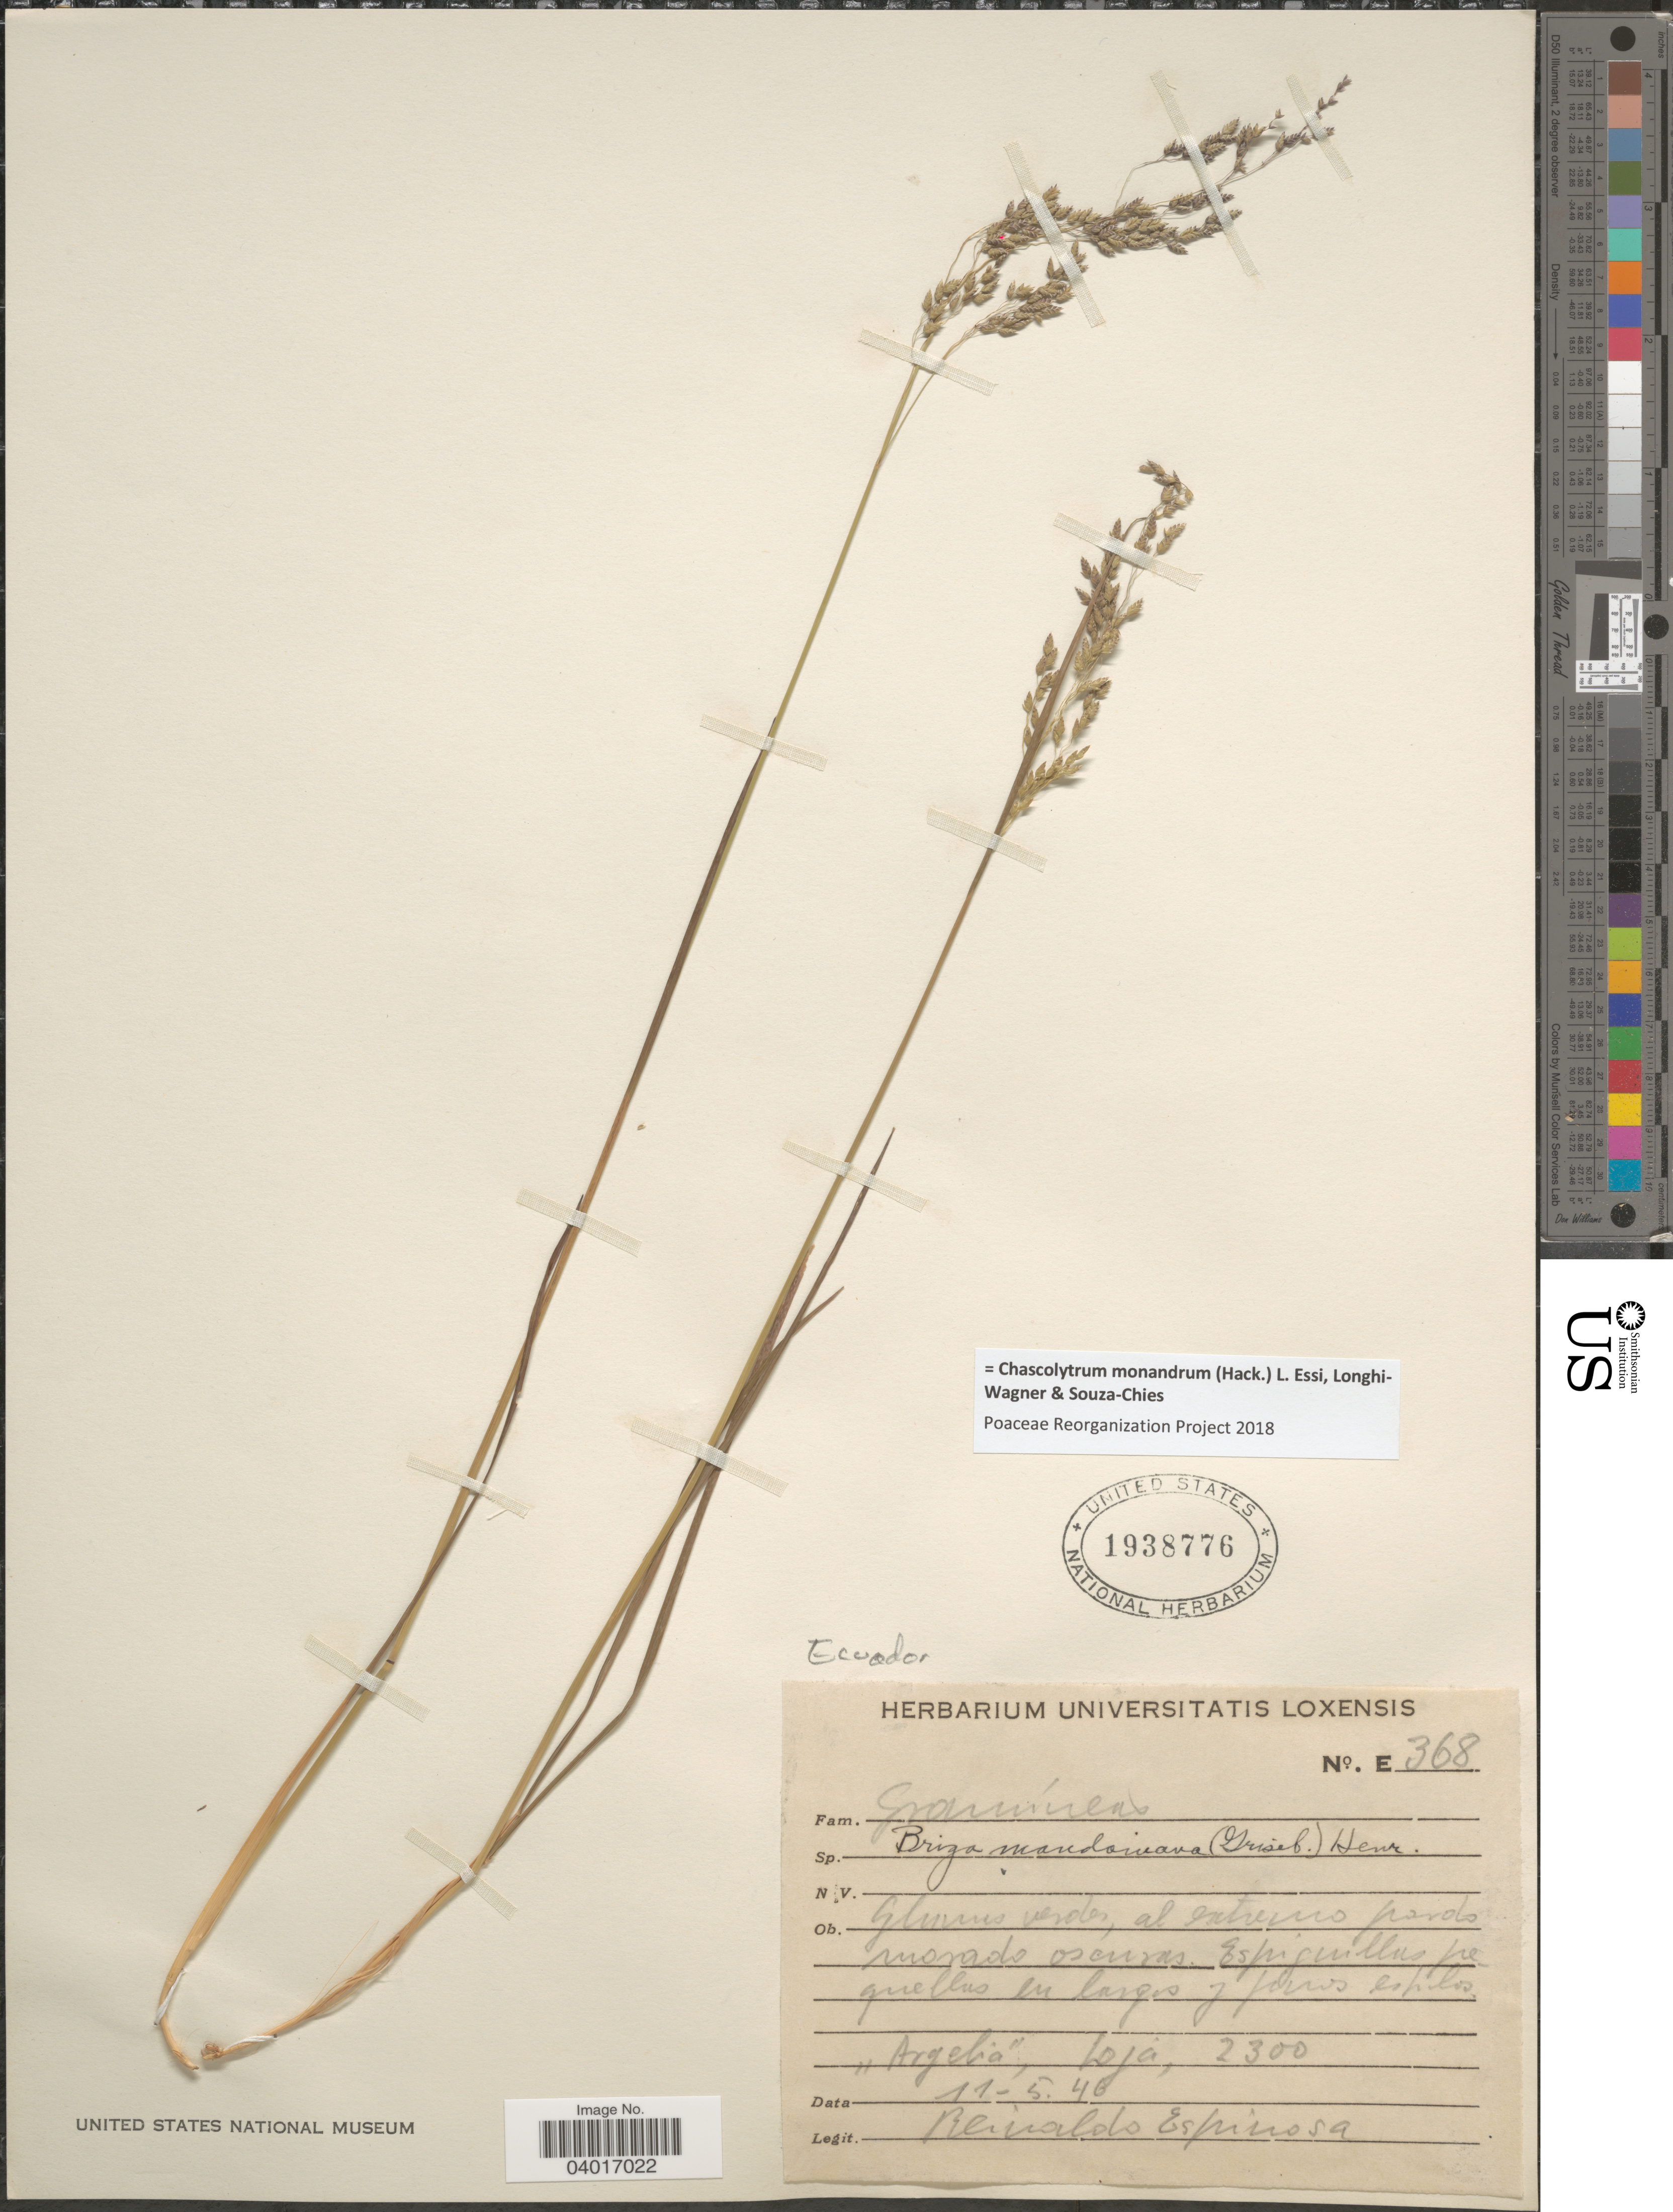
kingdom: Plantae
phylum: Tracheophyta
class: Liliopsida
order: Poales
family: Poaceae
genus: Chascolytrum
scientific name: Chascolytrum monandrum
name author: (Hack.) L. Essi et al.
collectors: R. Espinosa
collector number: E 368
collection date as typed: Transcribed d/m/y: 11/5/46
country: Ecuador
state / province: Loja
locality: Argelia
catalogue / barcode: US 1938776